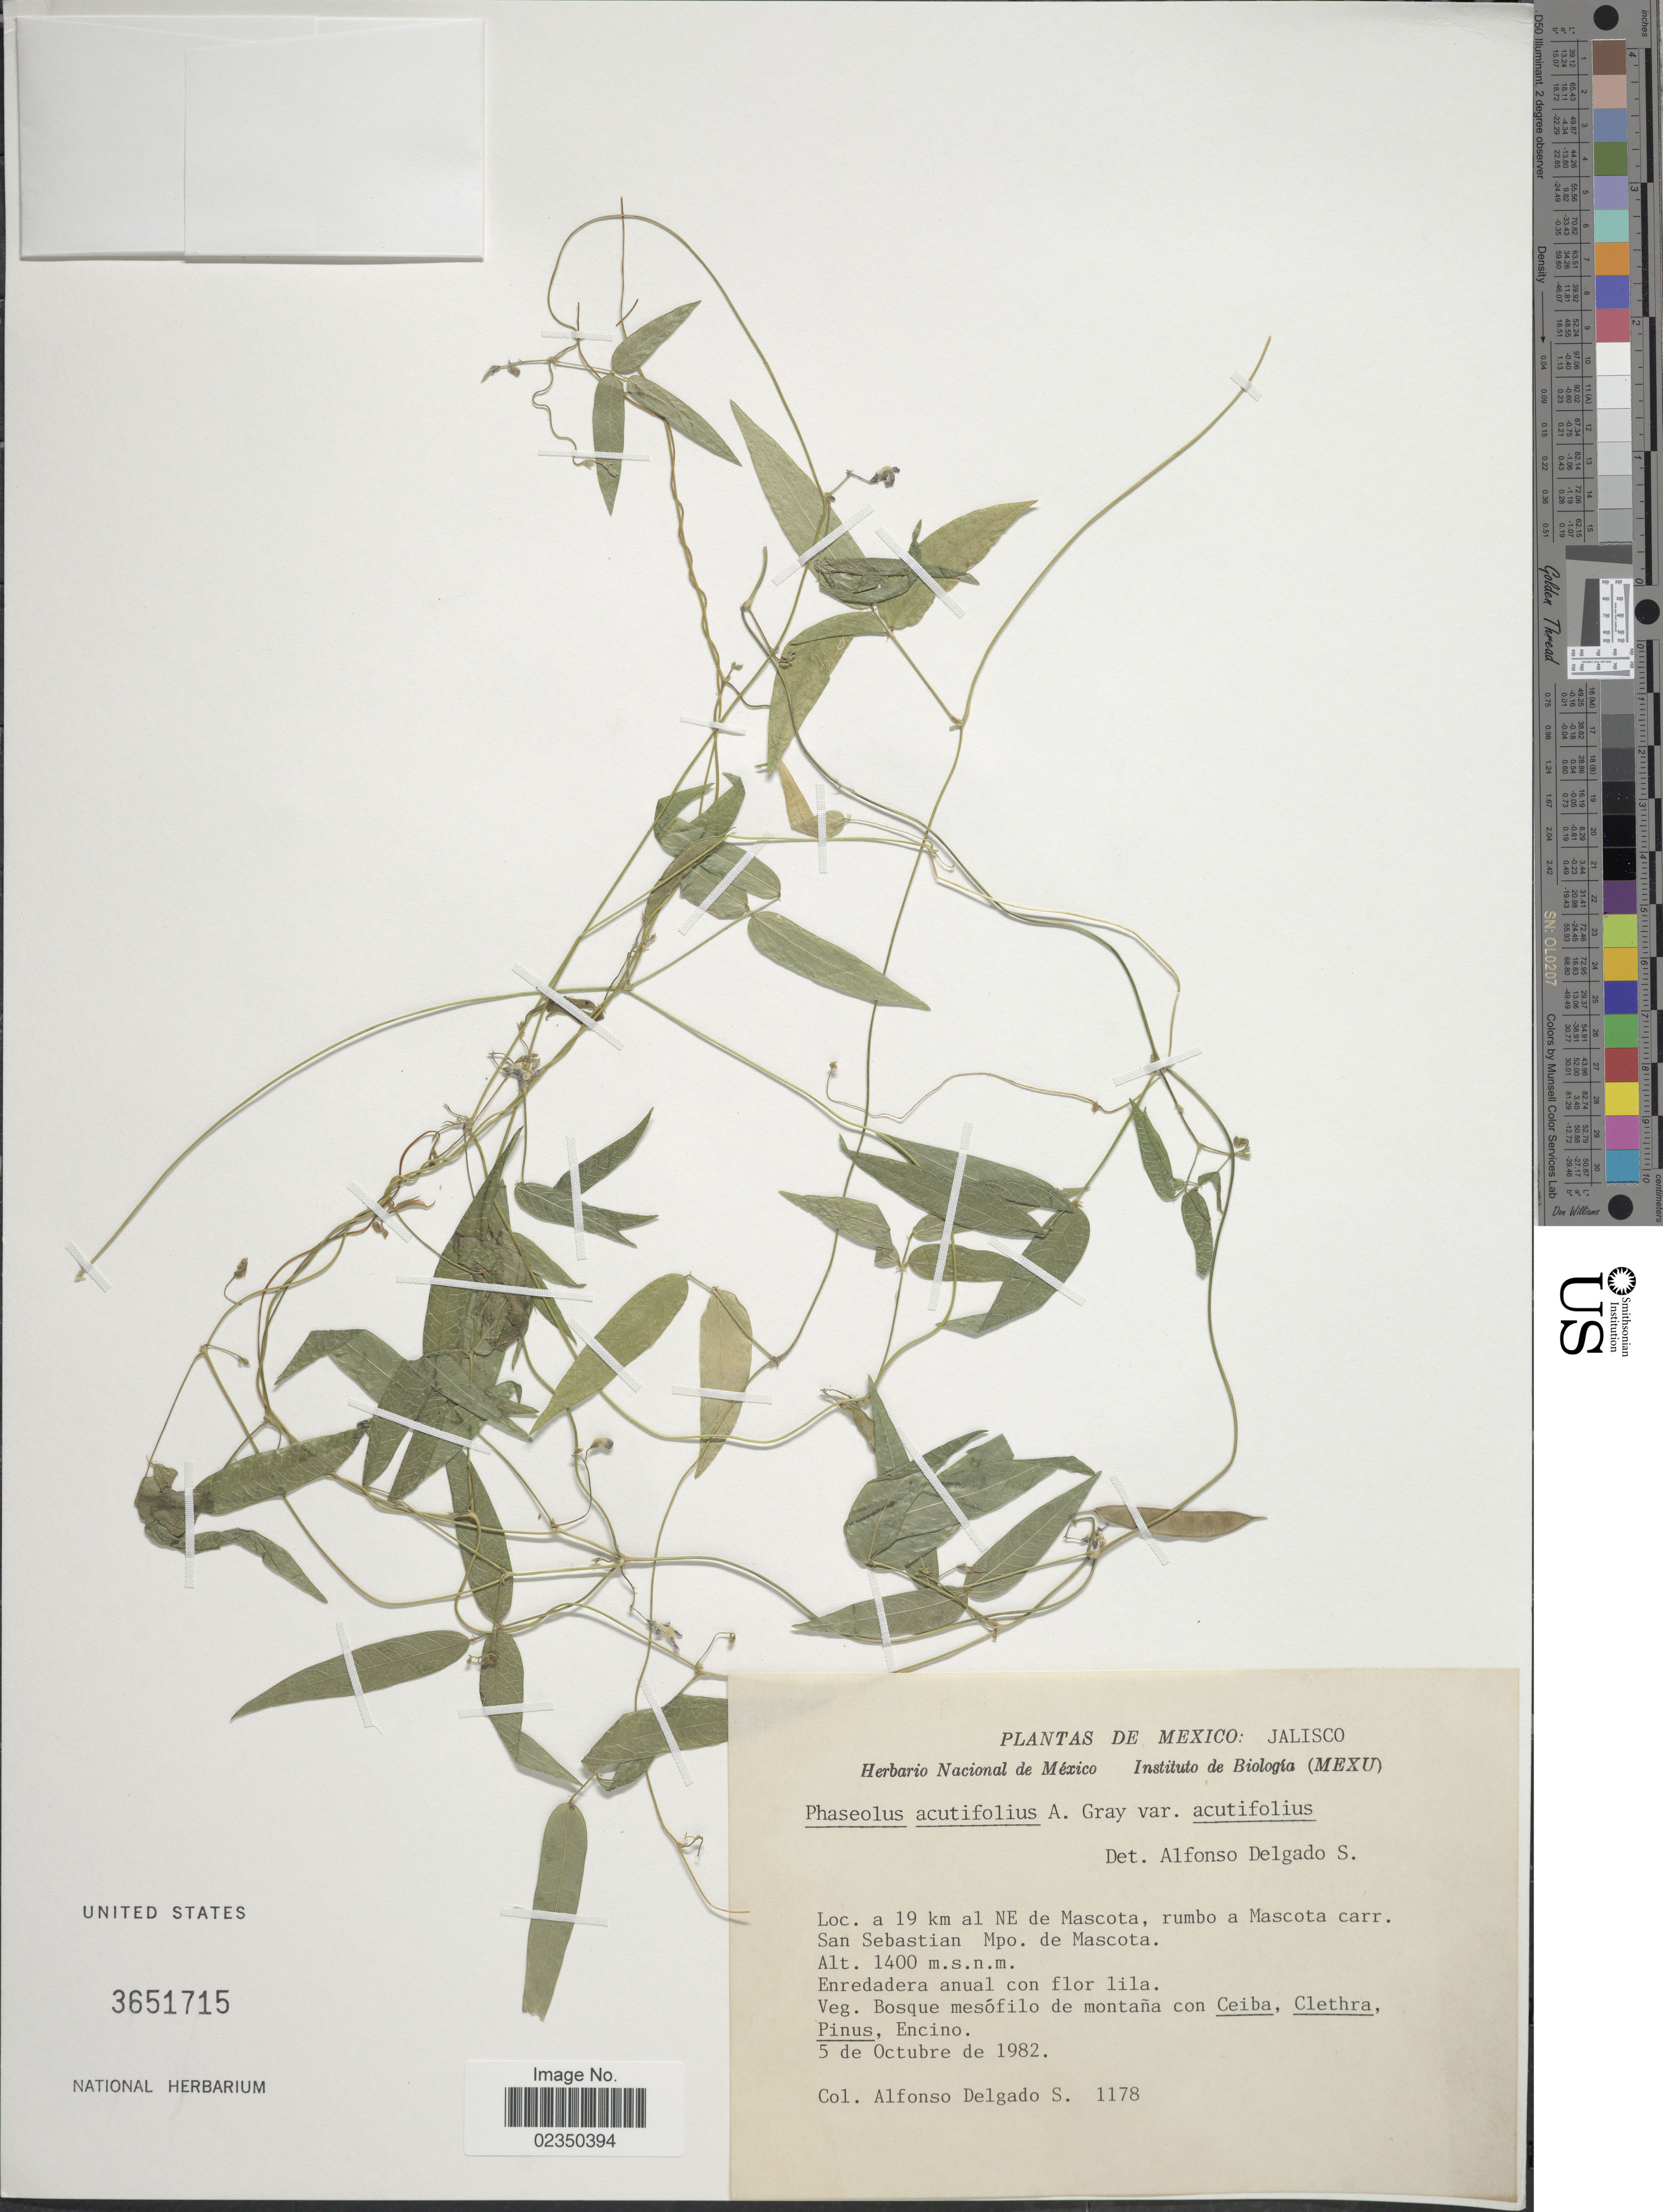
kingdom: Plantae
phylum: Tracheophyta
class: Magnoliopsida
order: Fabales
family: Fabaceae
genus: Phaseolus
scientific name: Phaseolus acutifolius var. acutifolius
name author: A. Gray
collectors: A. Delgado S.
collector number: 1178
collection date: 1982-10-05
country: Mexico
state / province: Jalisco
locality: A 19 km al NE de Mascota, rumbo a Mascota carr. San Sebastian Mpo. de Mascota.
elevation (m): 1400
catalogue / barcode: US 3651715